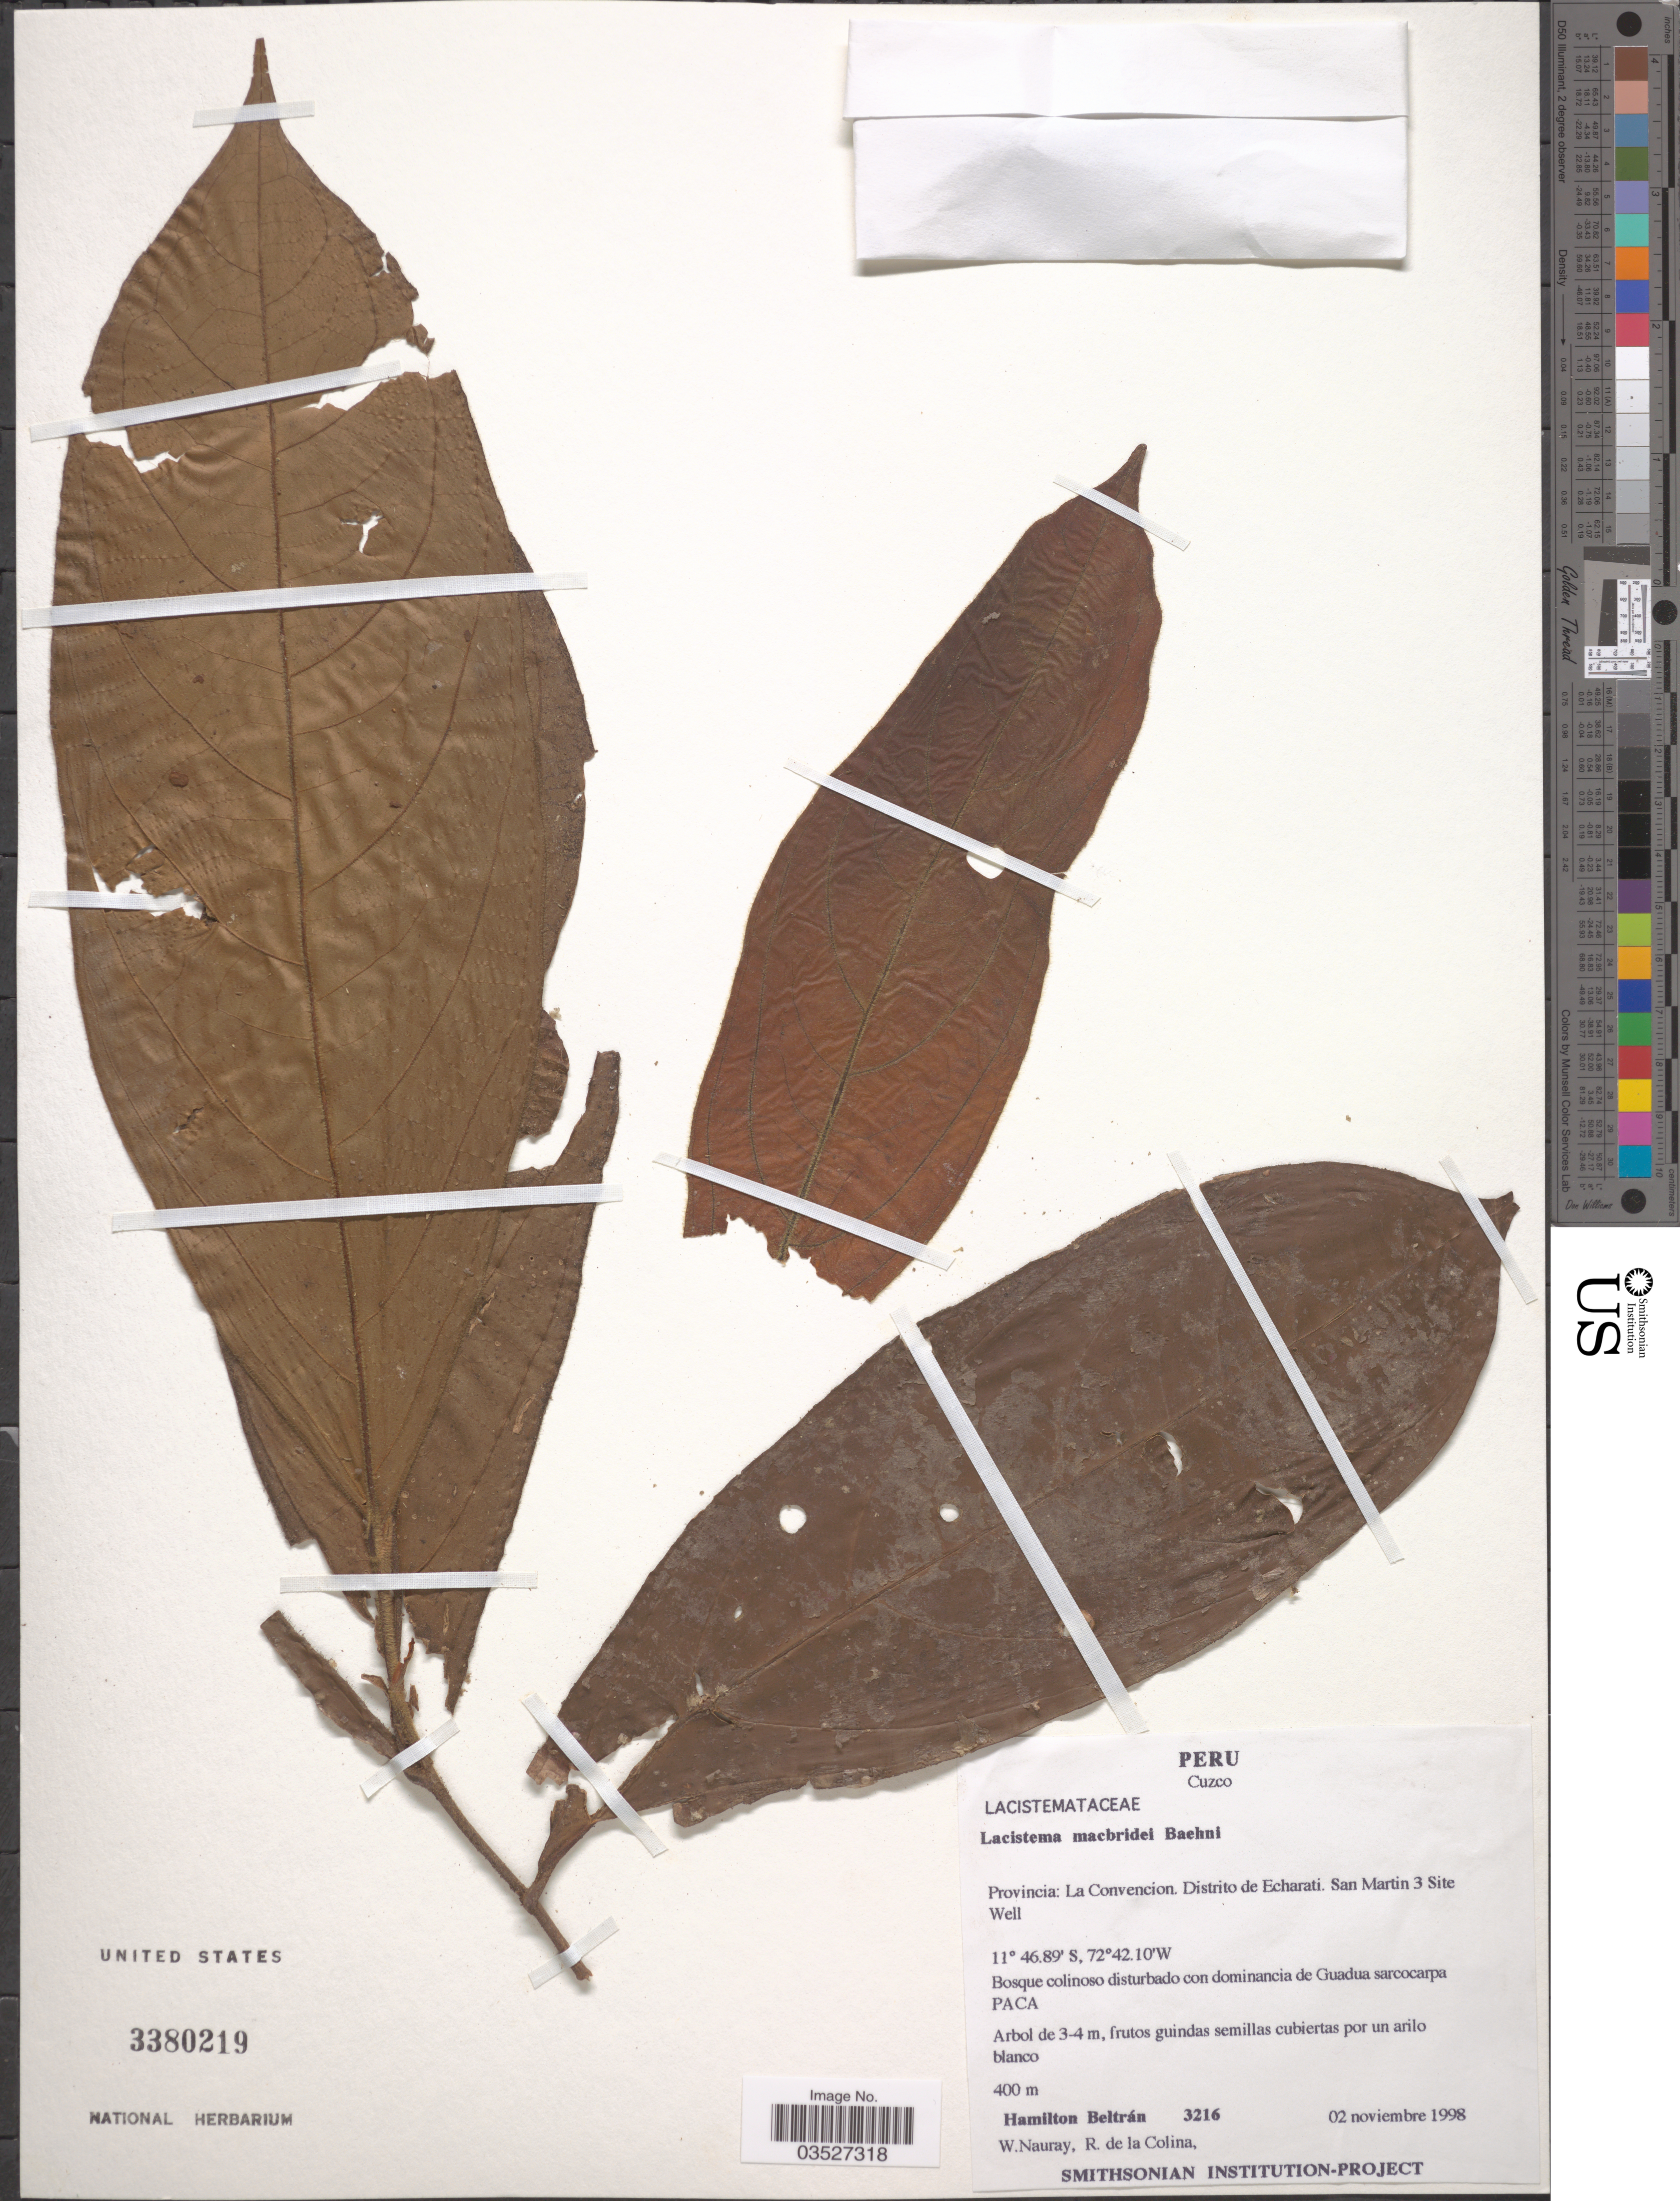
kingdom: Plantae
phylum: Tracheophyta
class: Magnoliopsida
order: Malpighiales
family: Lacistemataceae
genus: Lacistema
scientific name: Lacistema macbridei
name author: Baehni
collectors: H. Beltran, W. Nauray & R. de La Colina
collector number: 3216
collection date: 1998-11-02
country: Peru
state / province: Cusco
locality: Provincia: La Convencion. Distrito de Echarati. San Martin 3 Site Well.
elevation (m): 400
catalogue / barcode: US 3380219